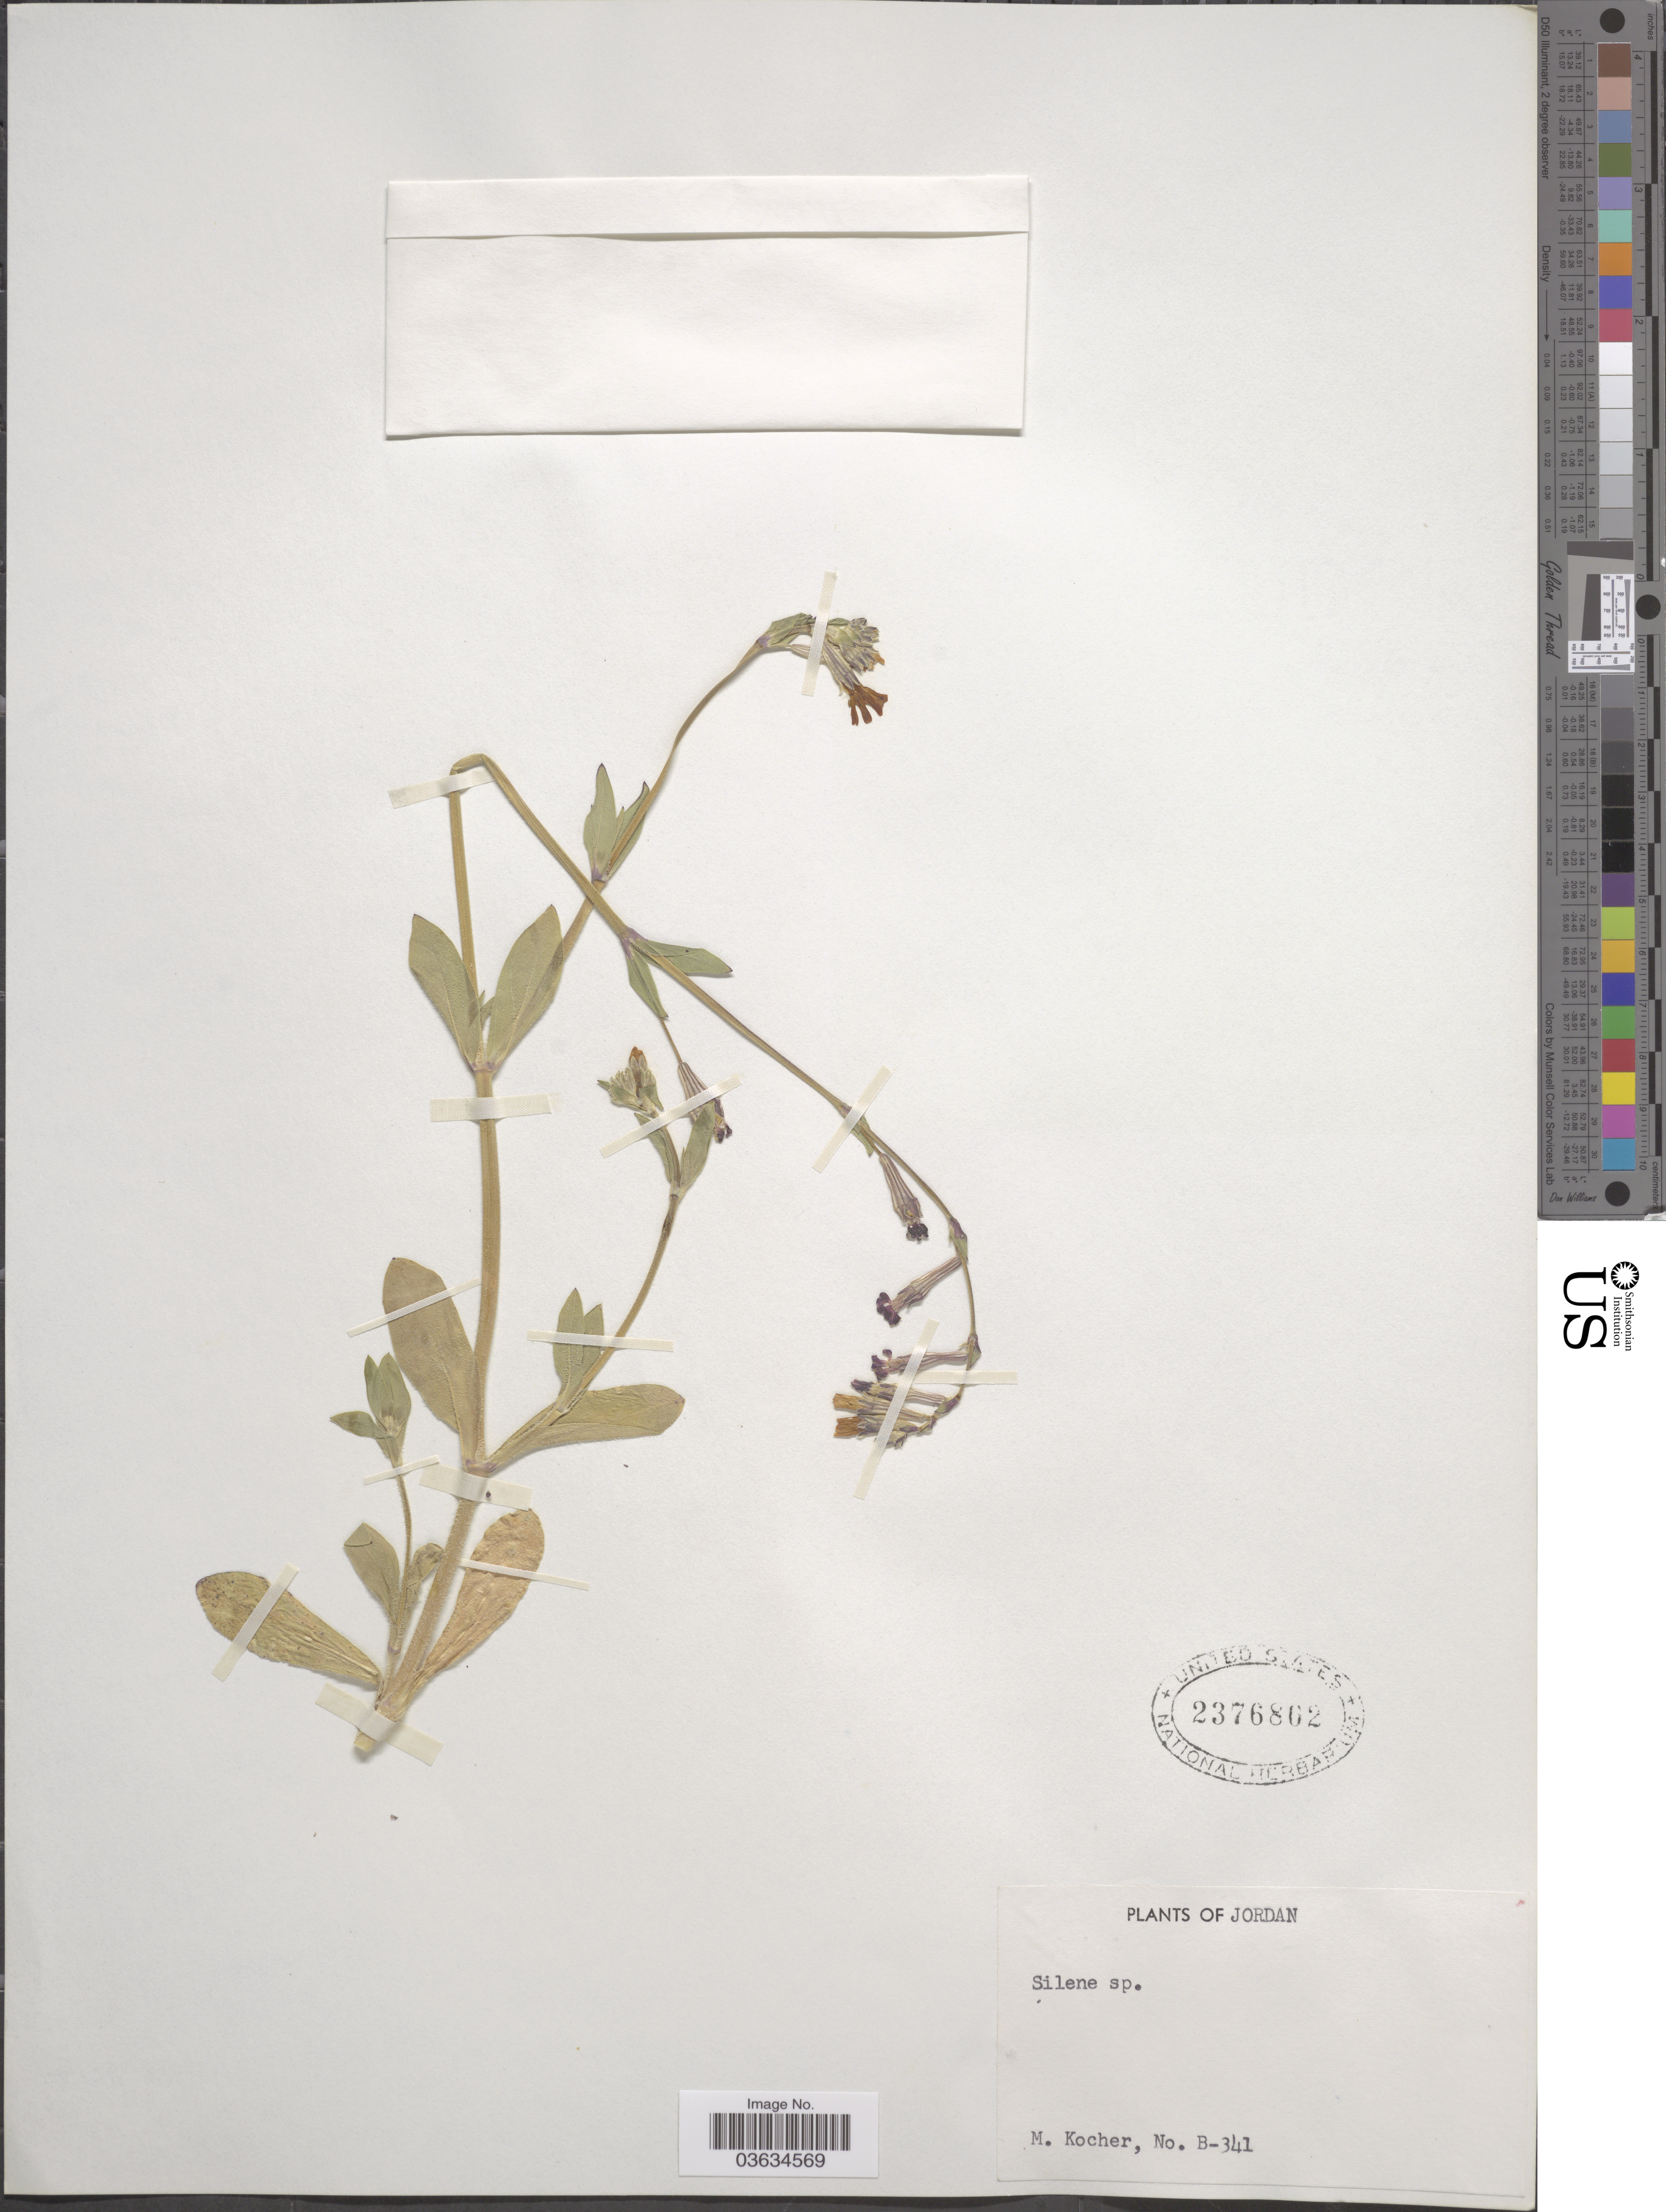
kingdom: Plantae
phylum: Tracheophyta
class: Magnoliopsida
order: Caryophyllales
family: Caryophyllaceae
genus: Silene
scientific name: Silene sp.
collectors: M. Kocher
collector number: B-341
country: Jordan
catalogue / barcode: US 2376802